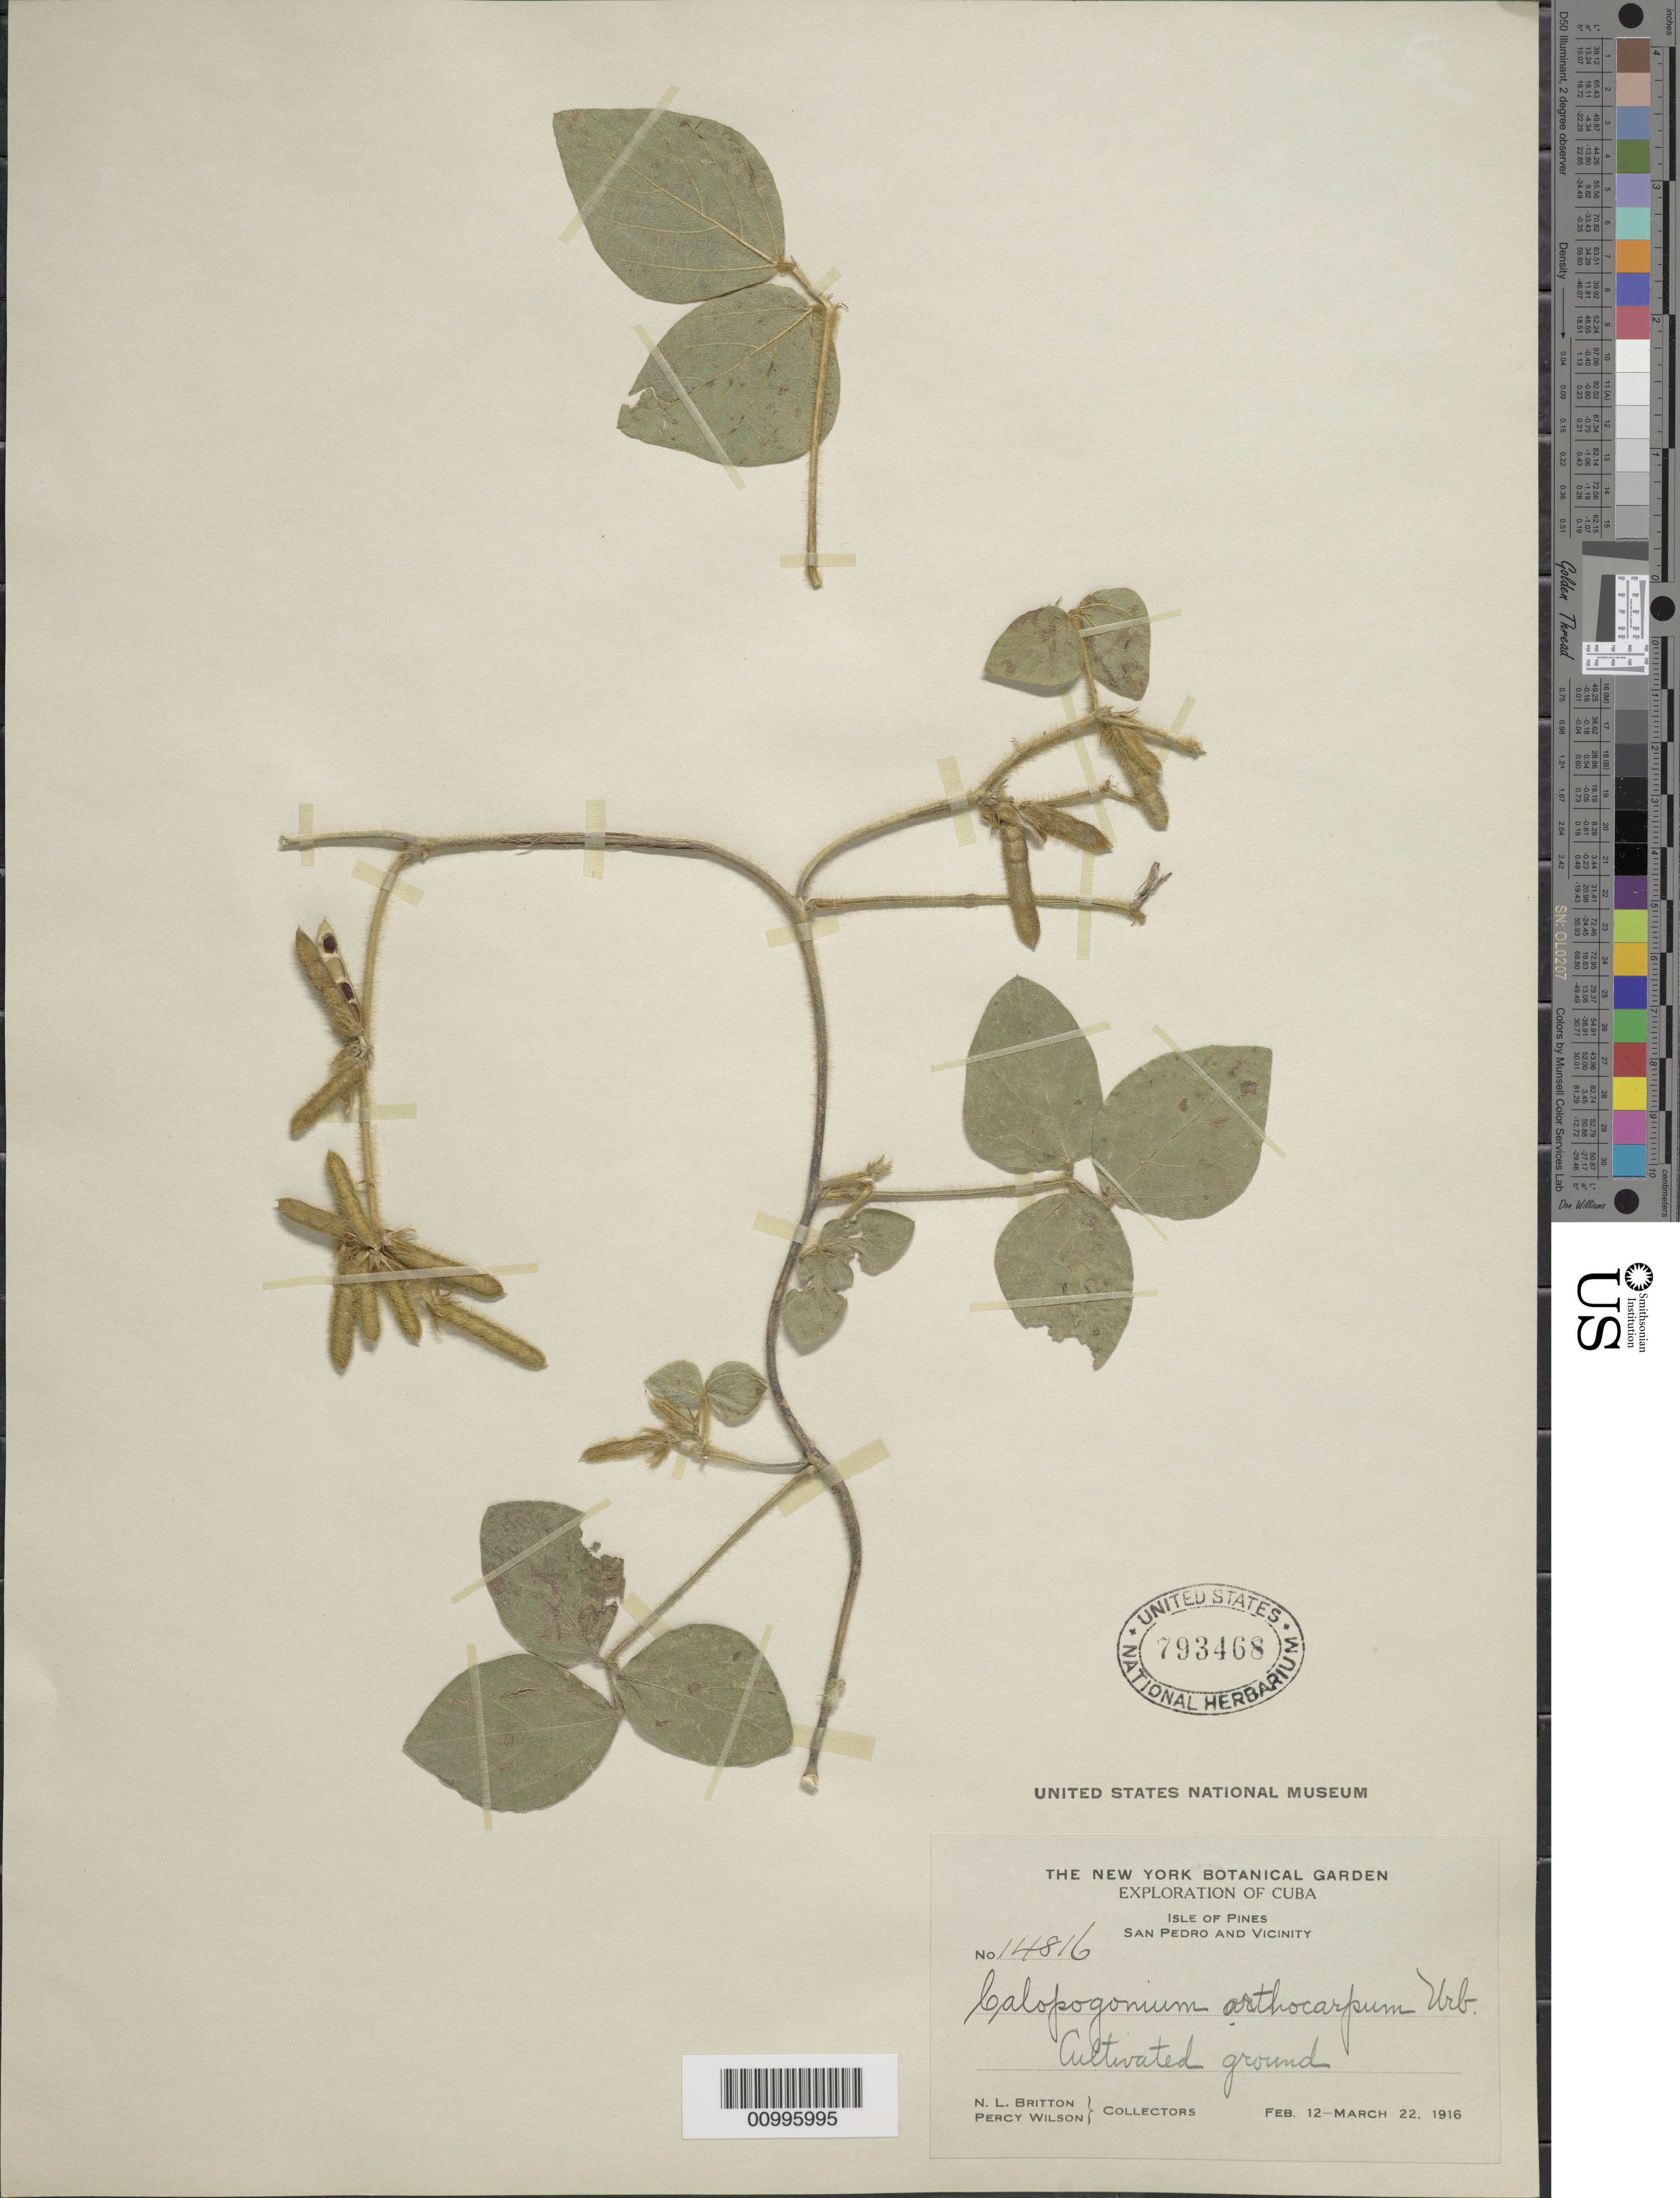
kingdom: Plantae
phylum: Tracheophyta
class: Magnoliopsida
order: Fabales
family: Fabaceae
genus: Calopogonium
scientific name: Calopogonium mucunoides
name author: Desv.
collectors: N. Britton, E. G. Britton & P. Wilson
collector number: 14816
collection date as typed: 12 Feb 1916 to 22 Mar 1916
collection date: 1916-02-12/1916-03-22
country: Cuba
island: Isla de la Juventud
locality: San Pedro and vicinity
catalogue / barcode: US 793468